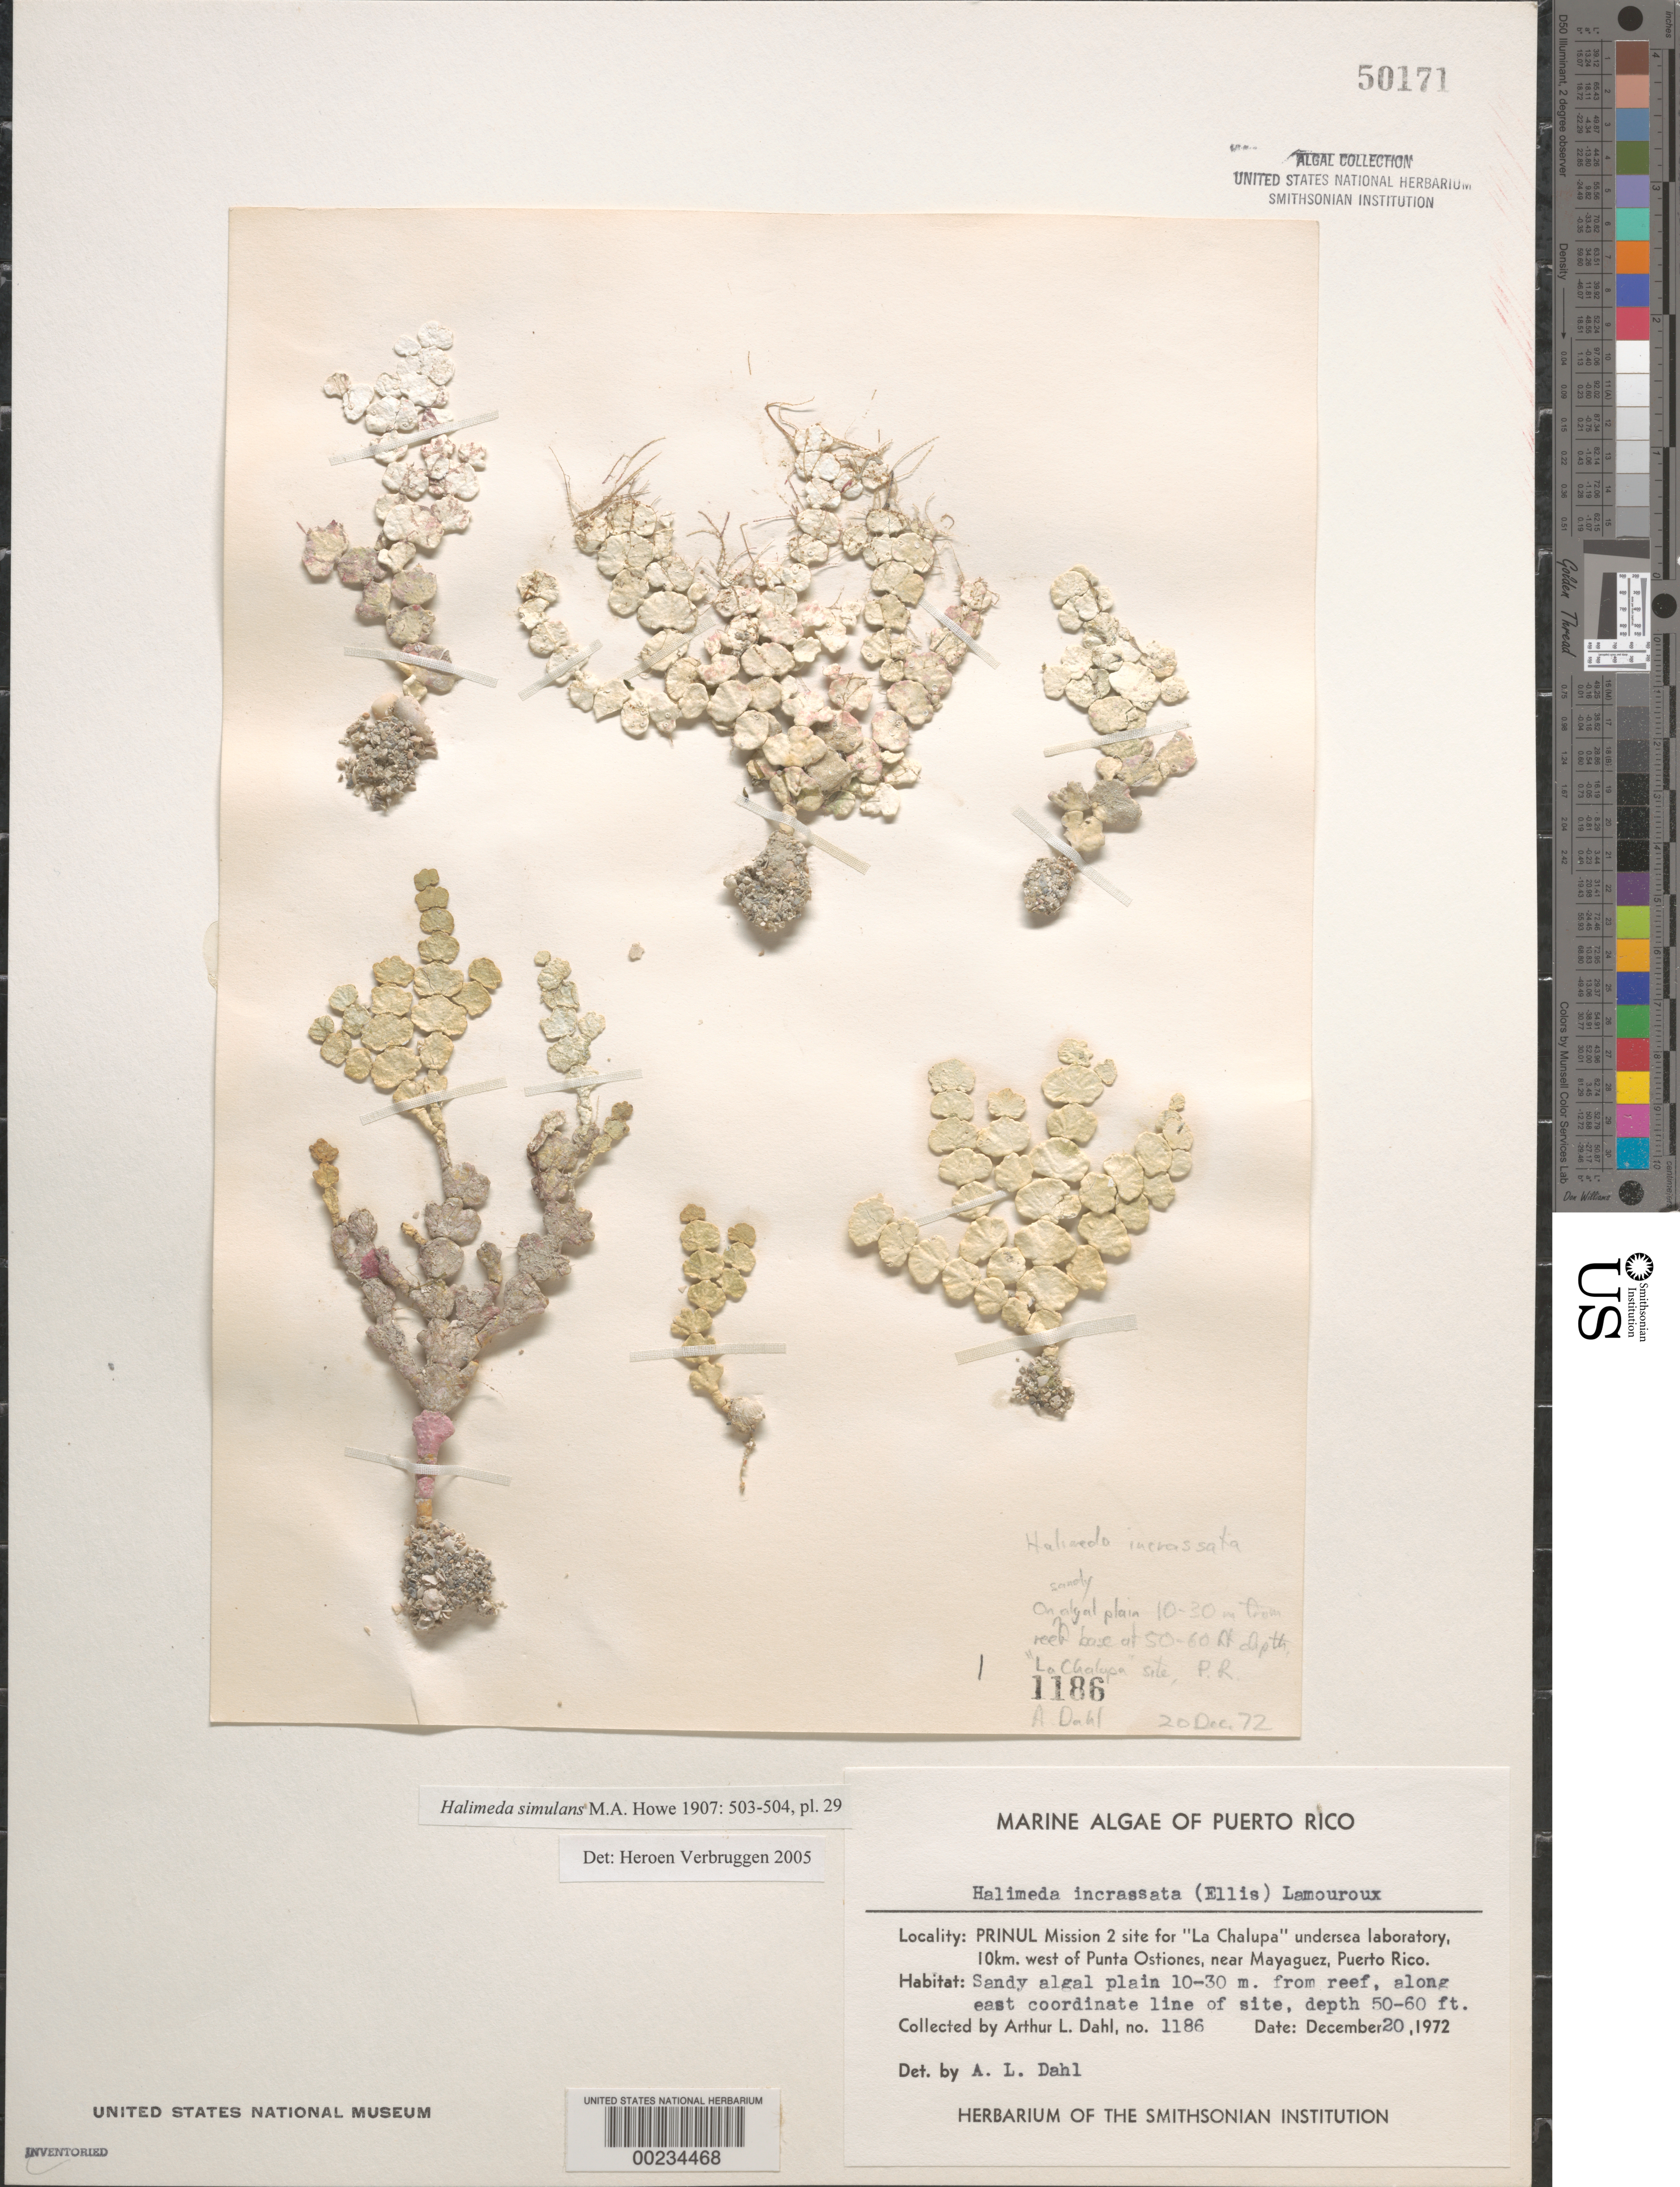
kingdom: Plantae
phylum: Chlorophyta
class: Ulvophyceae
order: Bryopsidales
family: Halimedaceae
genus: Halimeda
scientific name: Halimeda simulans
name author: M. Howe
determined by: Verbruggen, H.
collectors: A. Dahl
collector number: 1186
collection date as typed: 20 Dec 1972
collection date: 1972-12-20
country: Puerto Rico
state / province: Mayaguez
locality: PRINUL Mission 2 site for "La Chalupa" undersea laboratory, 10 km west of Punta Ostiones, near Mayaguez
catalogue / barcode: US 50171